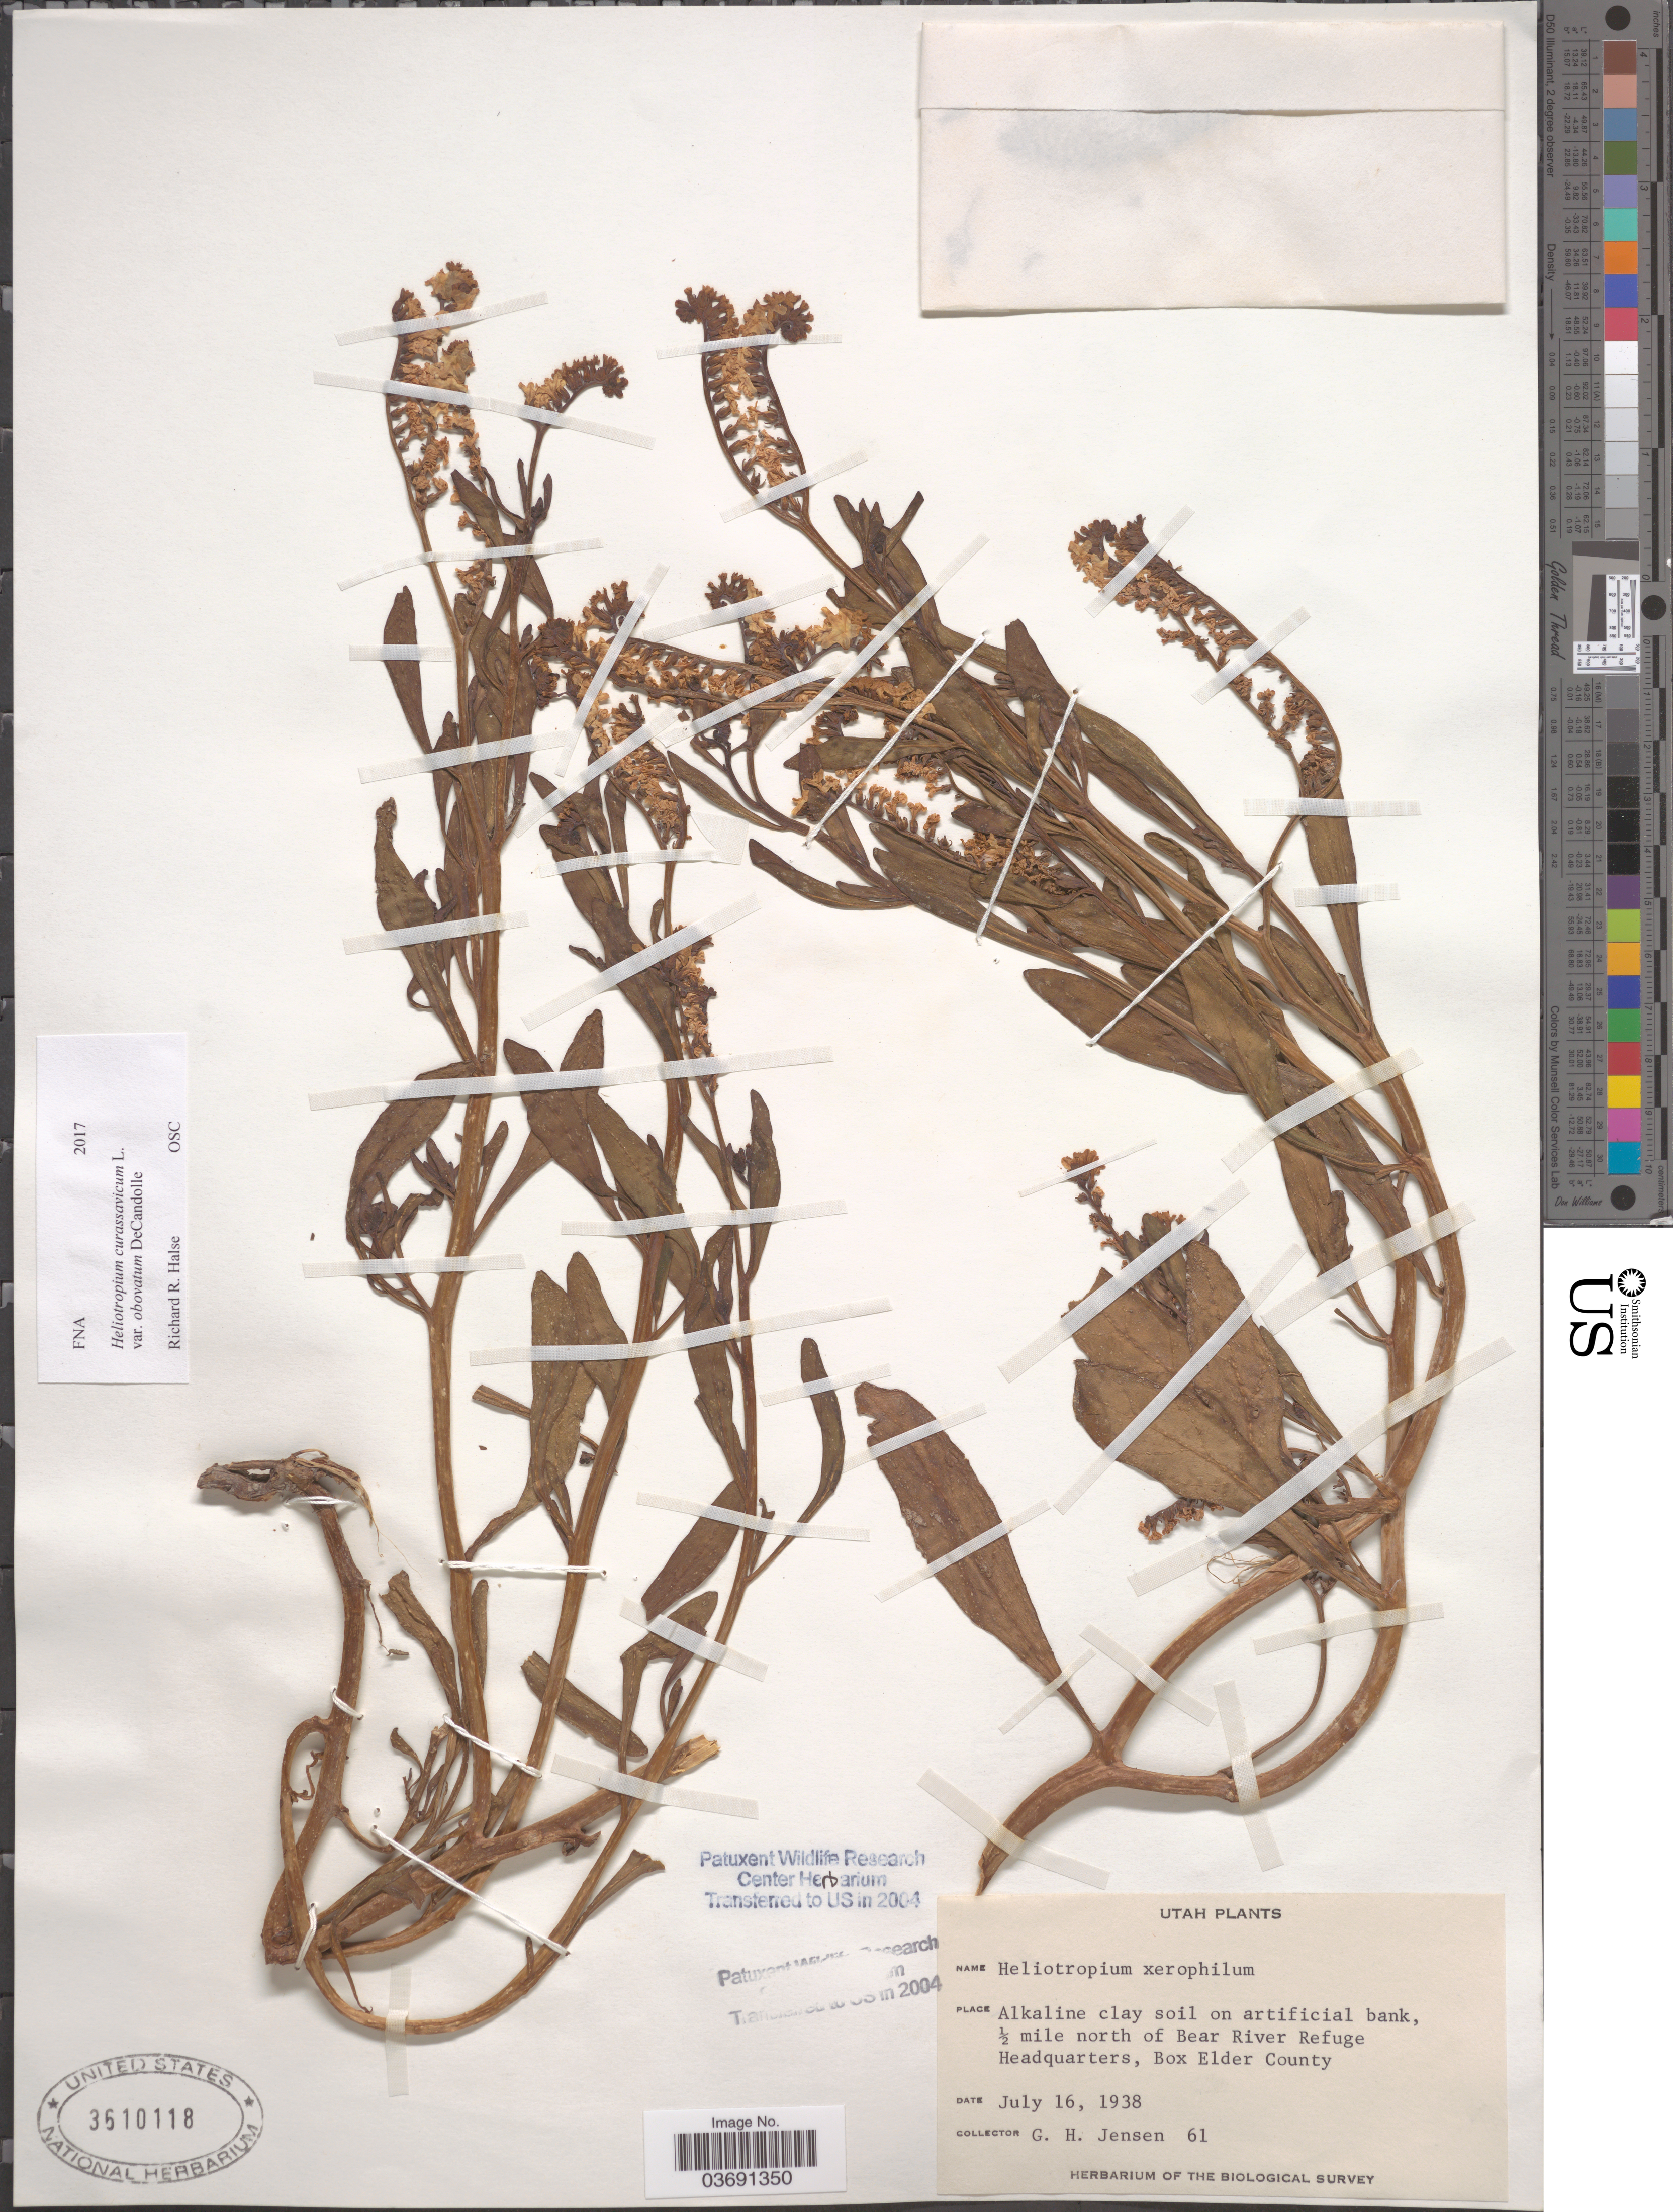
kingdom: Plantae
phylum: Tracheophyta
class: Magnoliopsida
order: Boraginales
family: Heliotropiaceae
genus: Heliotropium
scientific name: Heliotropium curassavicum subsp. obovatum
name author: (DC.) Á. Löve & D. Löve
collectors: G. H. Jensen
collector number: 61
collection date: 1938-07-16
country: United States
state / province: Utah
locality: Alkaline clay soil on artificial bank, ½ mile north of Bear River Refuge Headquarters, Box Elder County.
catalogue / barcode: US 3610118